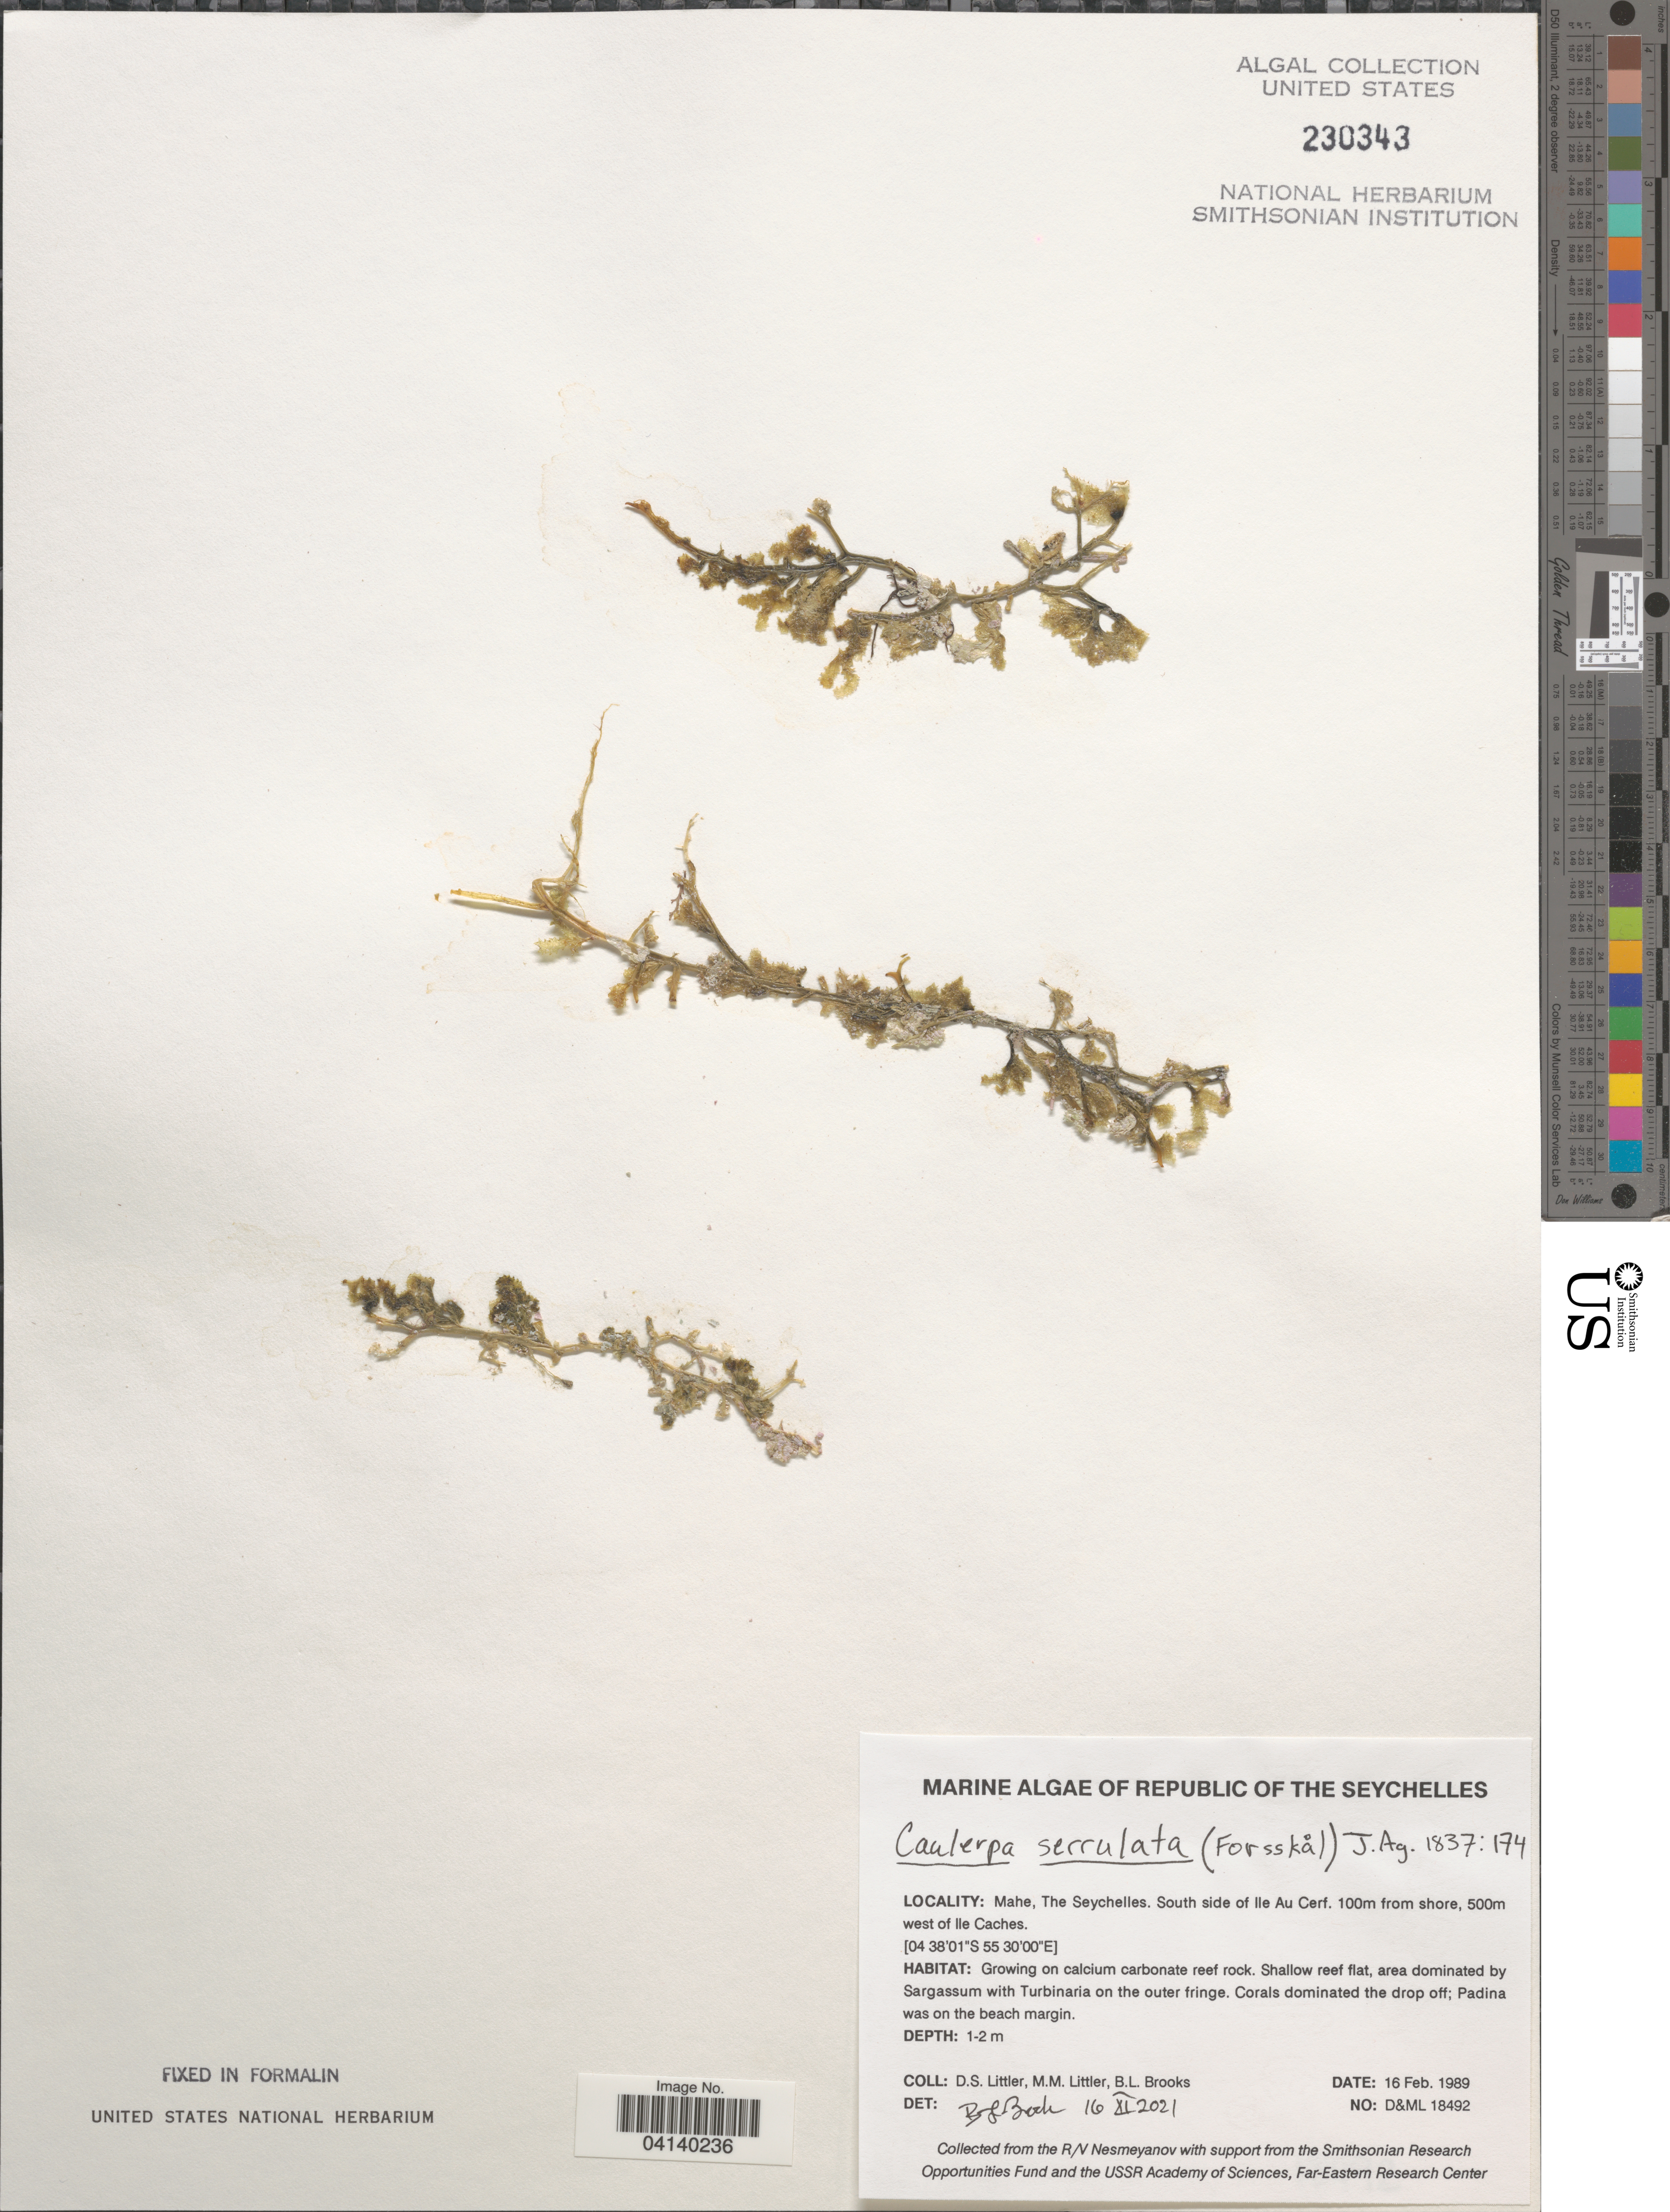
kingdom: Plantae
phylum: Chlorophyta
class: Ulvophyceae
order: Bryopsidales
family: Caulerpaceae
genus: Caulerpa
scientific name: Caulerpa serrulata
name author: (Forssk.) J. Agardh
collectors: D. S. Littler & B. Brooks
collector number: D&ML18492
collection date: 1989-02-16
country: Seychelles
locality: Republic of the Seychelles. Mahe. South side of Ile Au Cerf. 100m from shore, 500m west of Ile Caches.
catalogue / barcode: US 230343